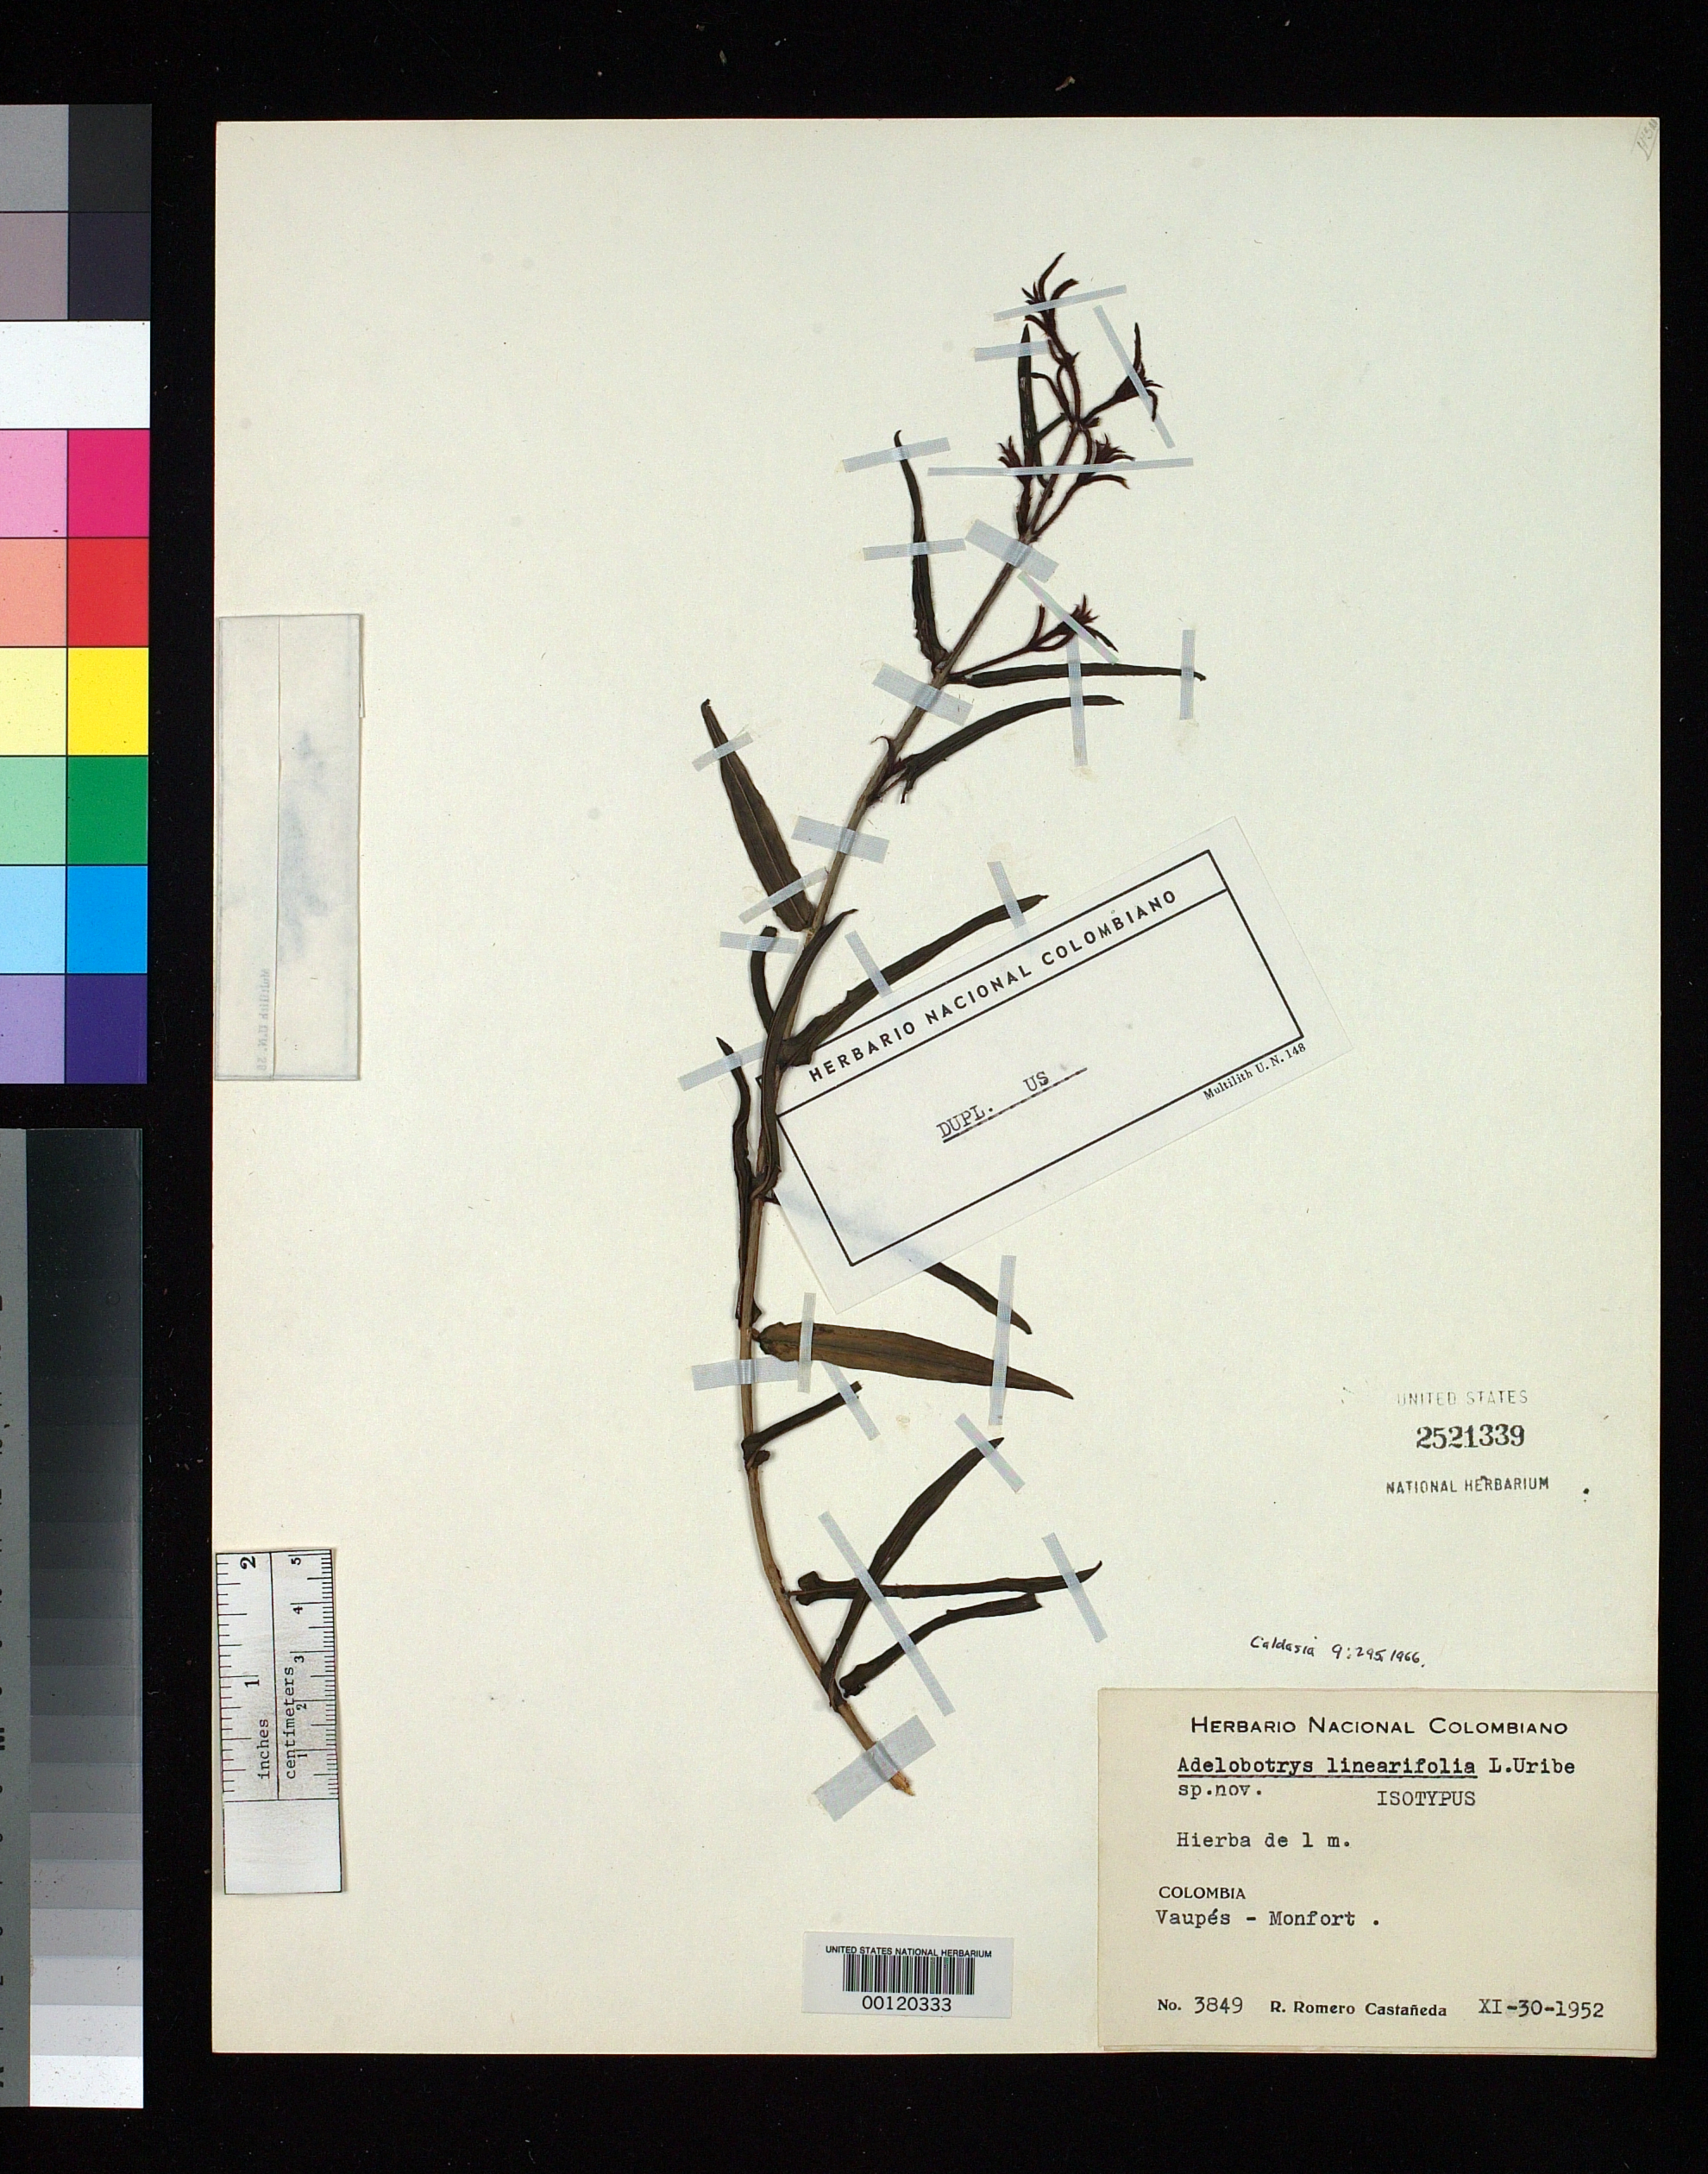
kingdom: Plantae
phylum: Tracheophyta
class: Magnoliopsida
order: Myrtales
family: Melastomataceae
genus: Adelobotrys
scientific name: Adelobotrys linearifolia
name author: L. Uribe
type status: Isotype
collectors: R. Romero Castañeda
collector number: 3849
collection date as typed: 30 Nov 1952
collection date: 1952-11-30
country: Colombia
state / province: Vaupés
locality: Montfort.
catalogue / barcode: US 2521339